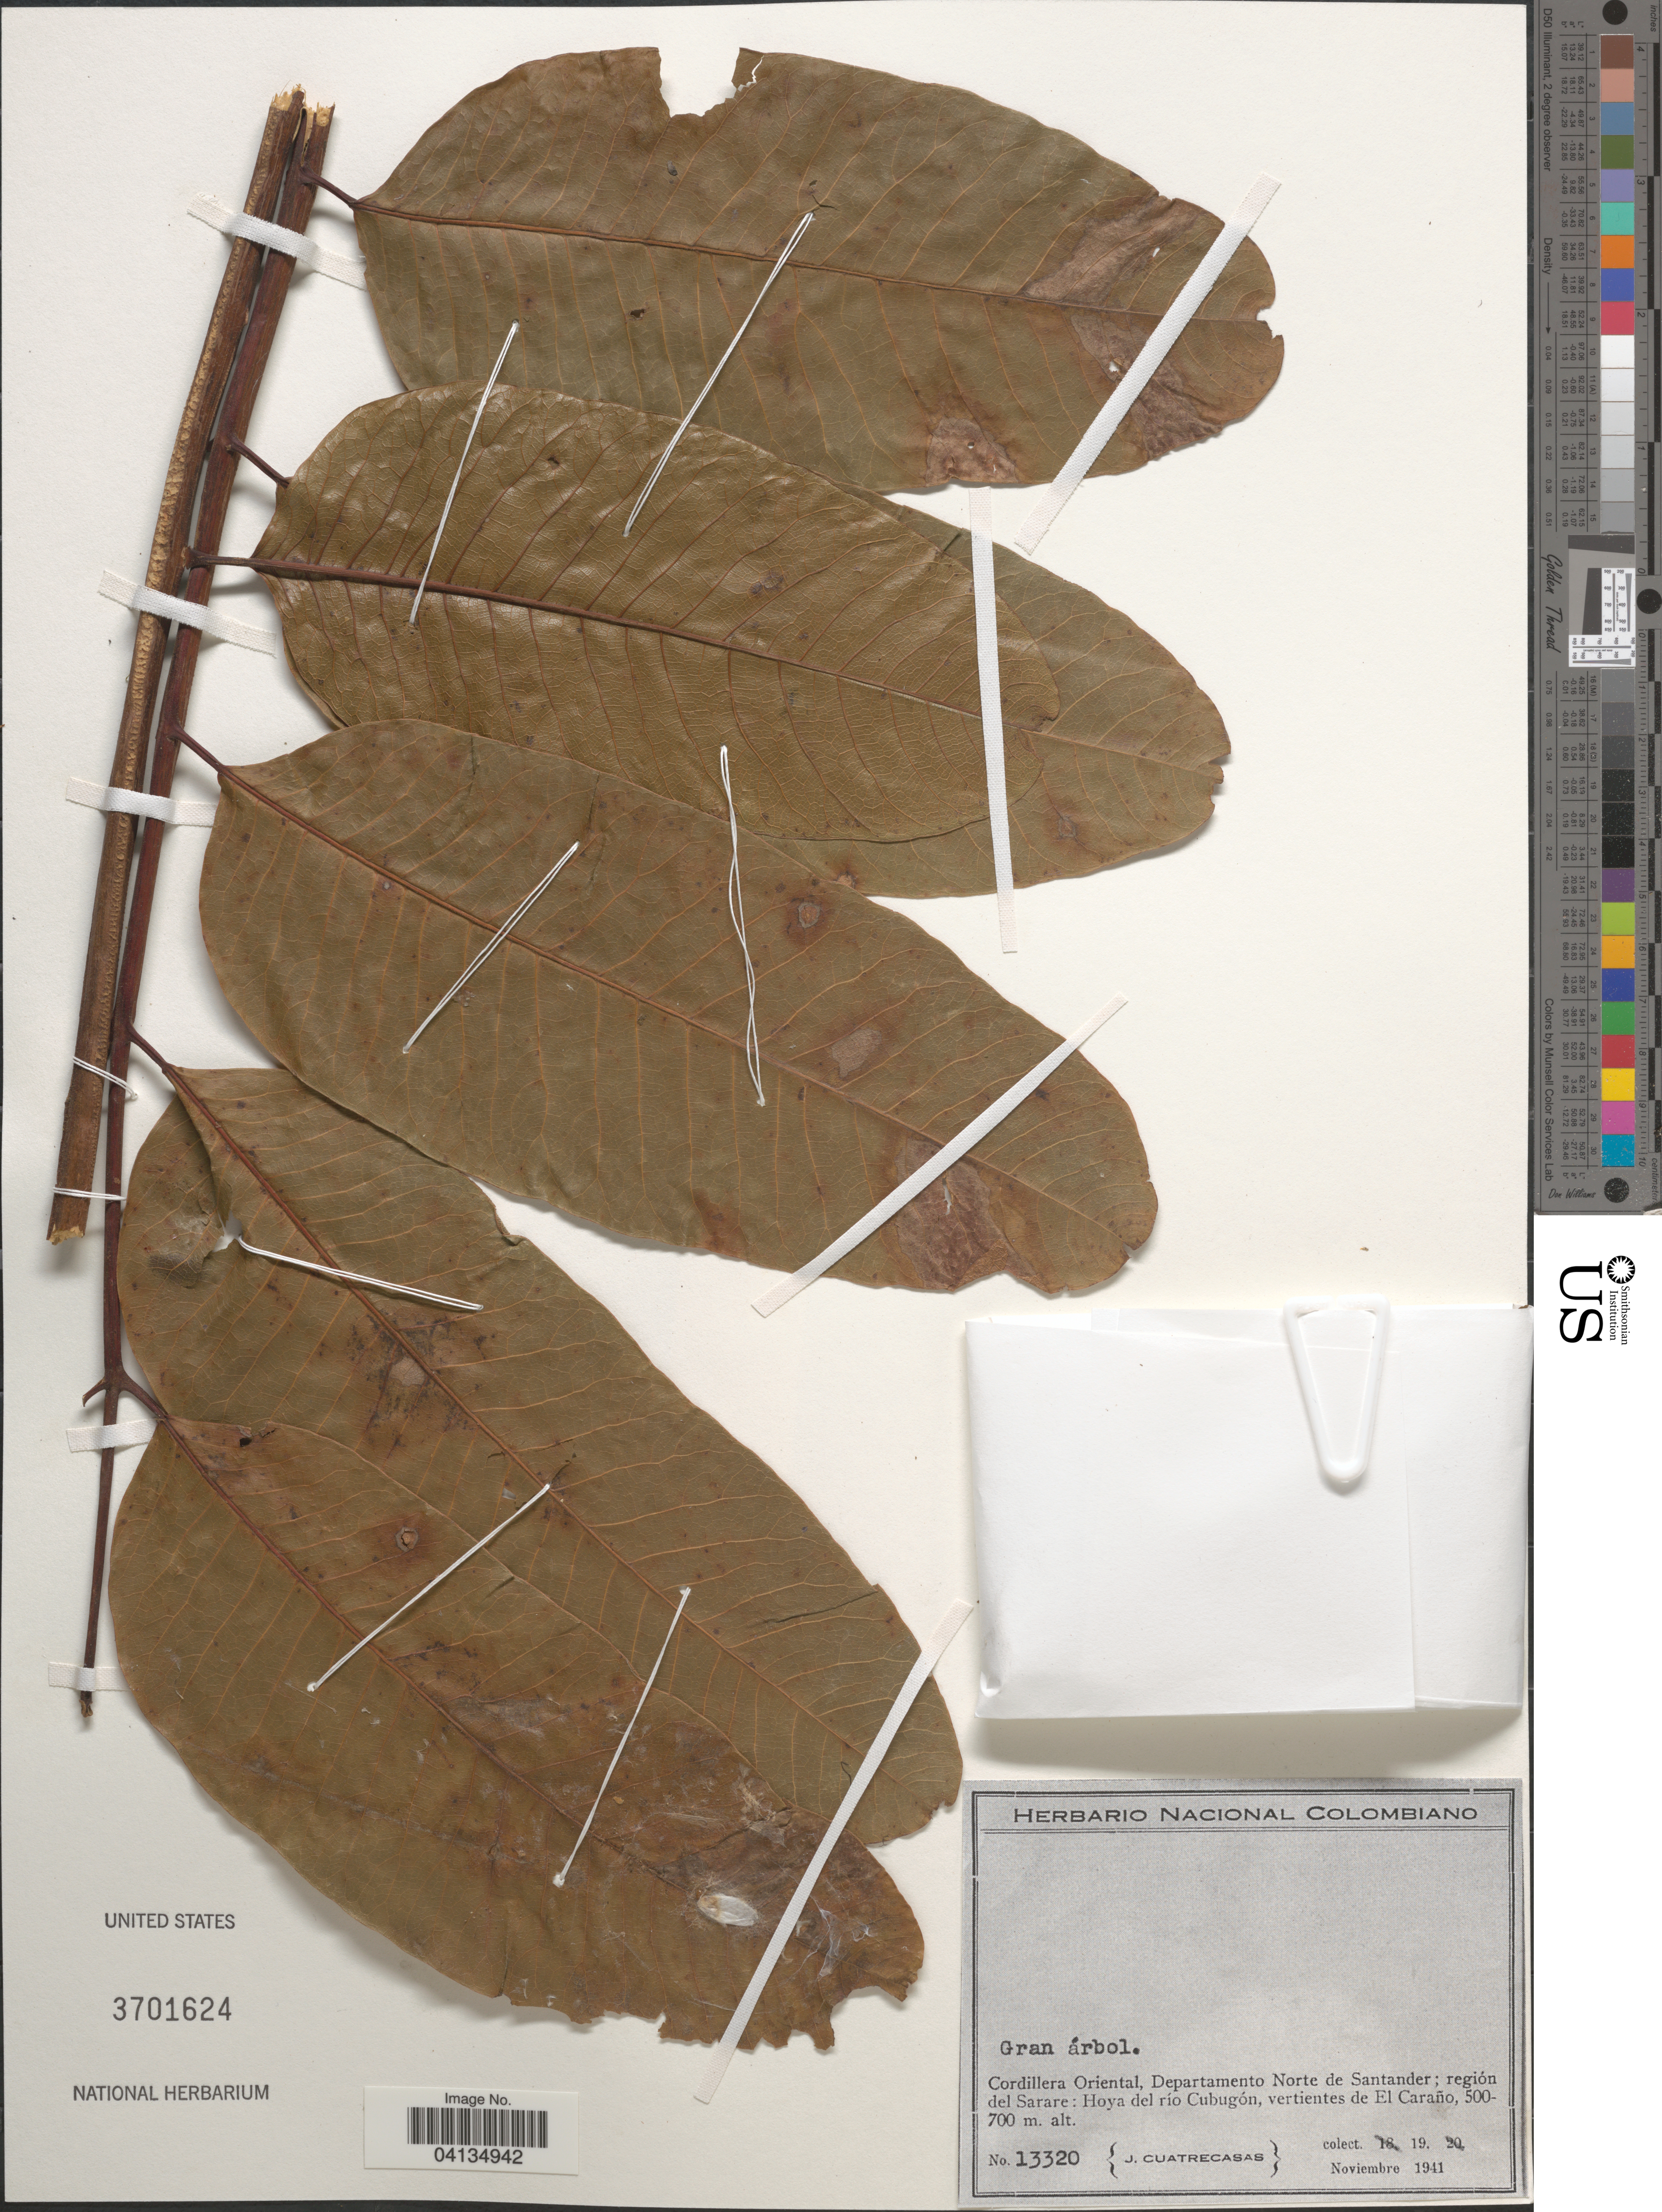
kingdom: Plantae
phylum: Tracheophyta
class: Magnoliopsida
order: Sapindales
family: Burseraceae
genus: Trattinnickia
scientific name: Trattinnickia peruviana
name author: Loes.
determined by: Daly, D.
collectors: J. Cuatrecasas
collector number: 13320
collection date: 1941-11-19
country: Colombia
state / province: Norte de Santander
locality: Cordillera Oriental, Departamento Norte de Santander; región del Sarare: Hoya del río Cubugón, vertientes de El Caraño.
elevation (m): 500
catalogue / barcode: US 3701624